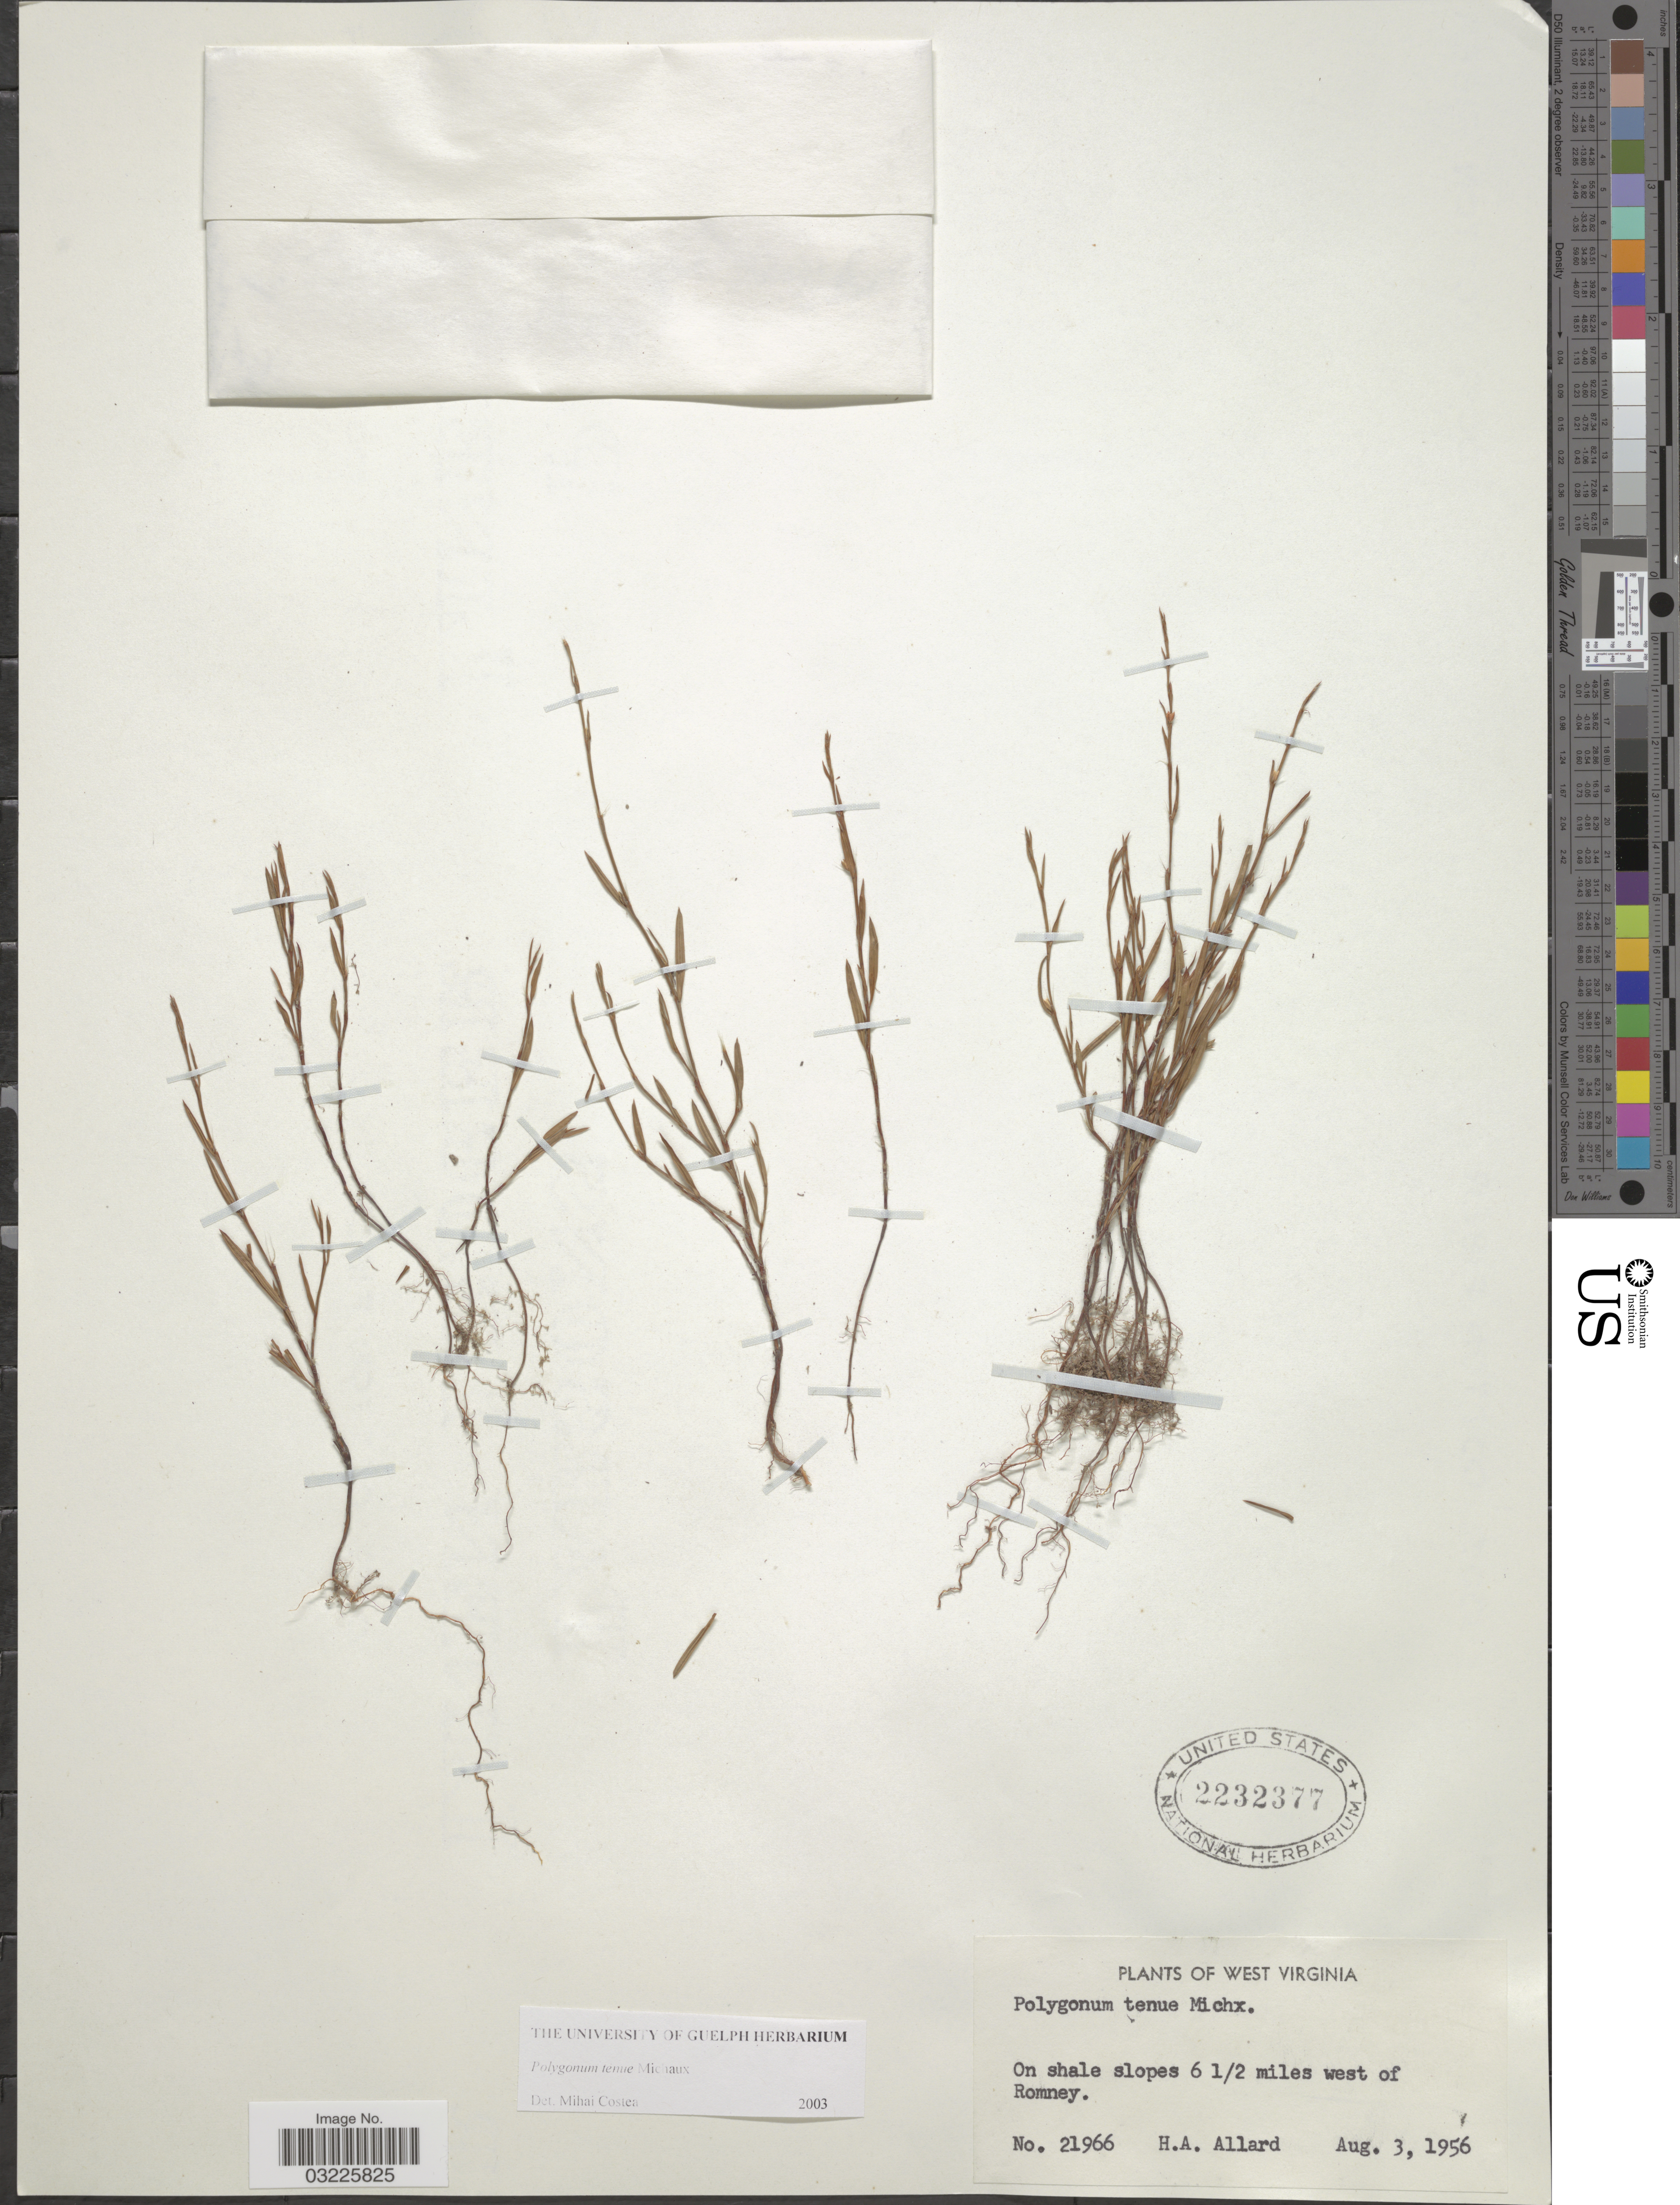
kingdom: Plantae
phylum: Tracheophyta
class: Magnoliopsida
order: Caryophyllales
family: Polygonaceae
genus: Polygonum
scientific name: Polygonum tenue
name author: F. Michx.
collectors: H. A. Allard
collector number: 21966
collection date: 1956-08-03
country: United States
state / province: West Virginia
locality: On shale slopes 6 1/2 miles west of Romney.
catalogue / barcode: US 2232377